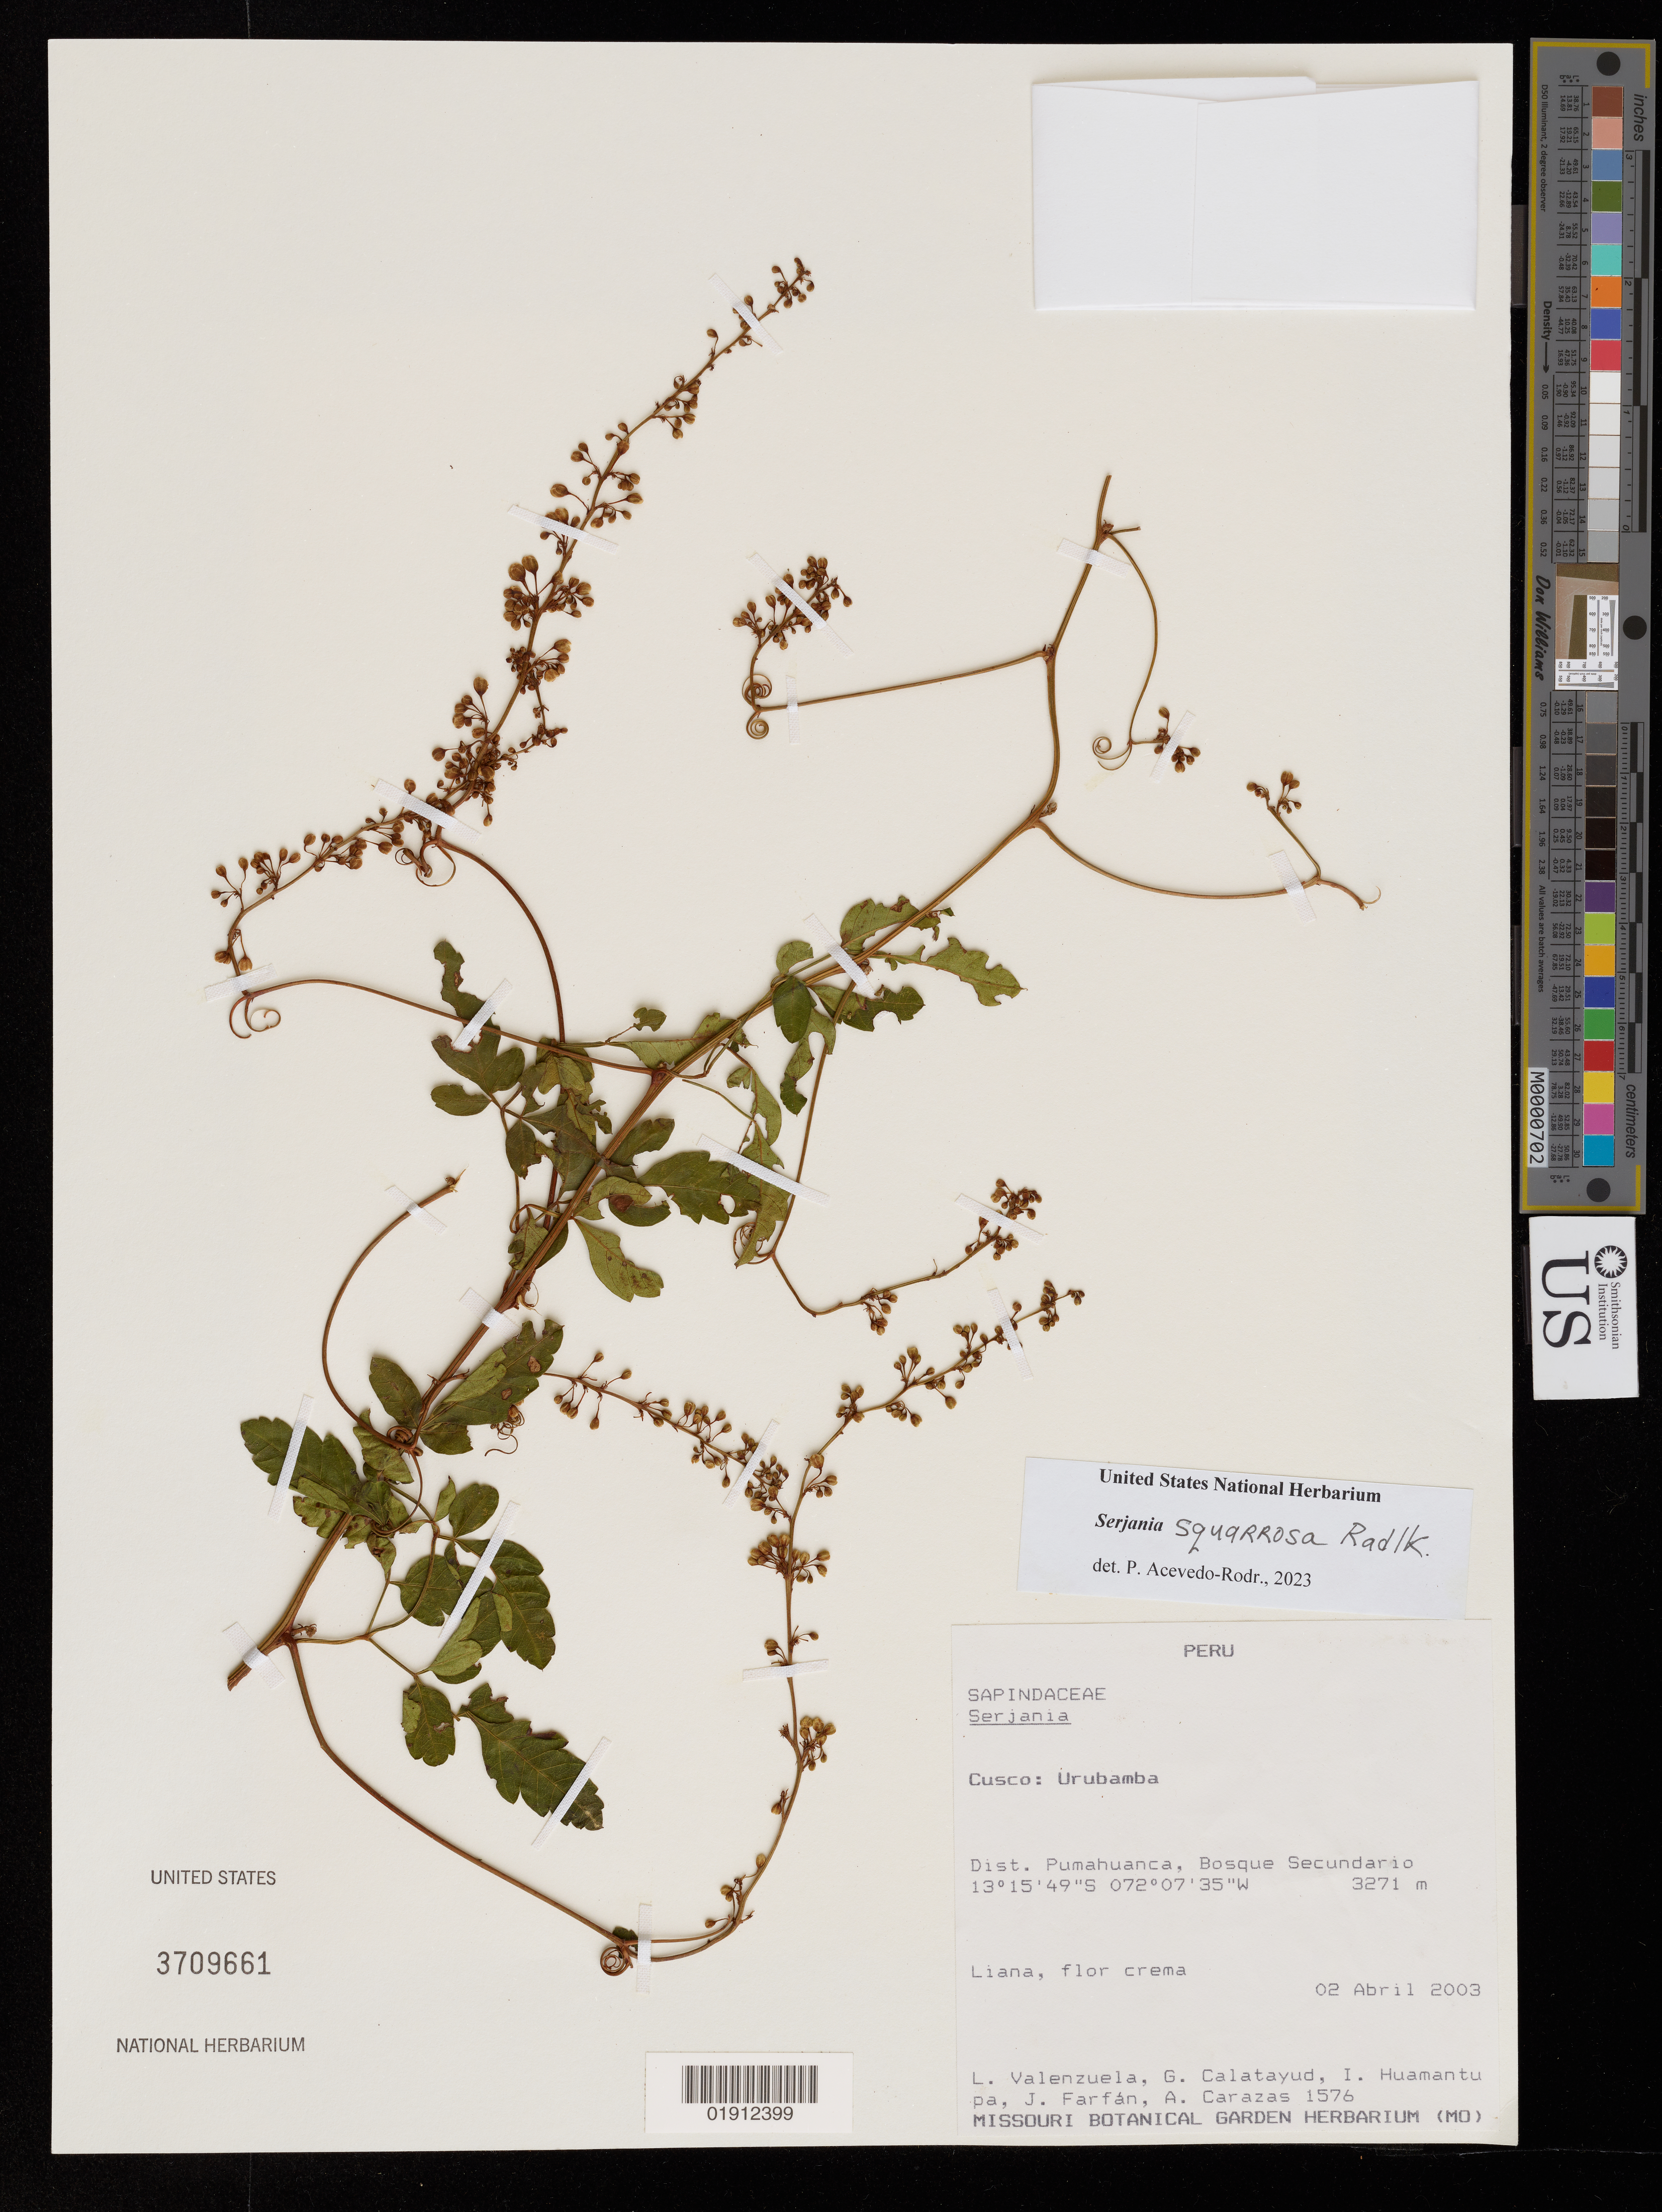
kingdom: Plantae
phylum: Tracheophyta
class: Magnoliopsida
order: Sapindales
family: Sapindaceae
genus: Serjania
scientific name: Serjania squarrosa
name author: Radlk.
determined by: Acevedo-Rodriguez, P., (US), Smithsonian Institution - National Museum of Natural History (UNITED STATES)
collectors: L. Valenzuela, G. Calatayud, I. Huamantupa, J. Farfán & A. Carazas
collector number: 1576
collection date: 2003-04-02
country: Peru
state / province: Cusco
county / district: Urubamba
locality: Dist. Pumahuanca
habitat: Bosque secundario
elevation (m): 3271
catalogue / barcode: US 3709661